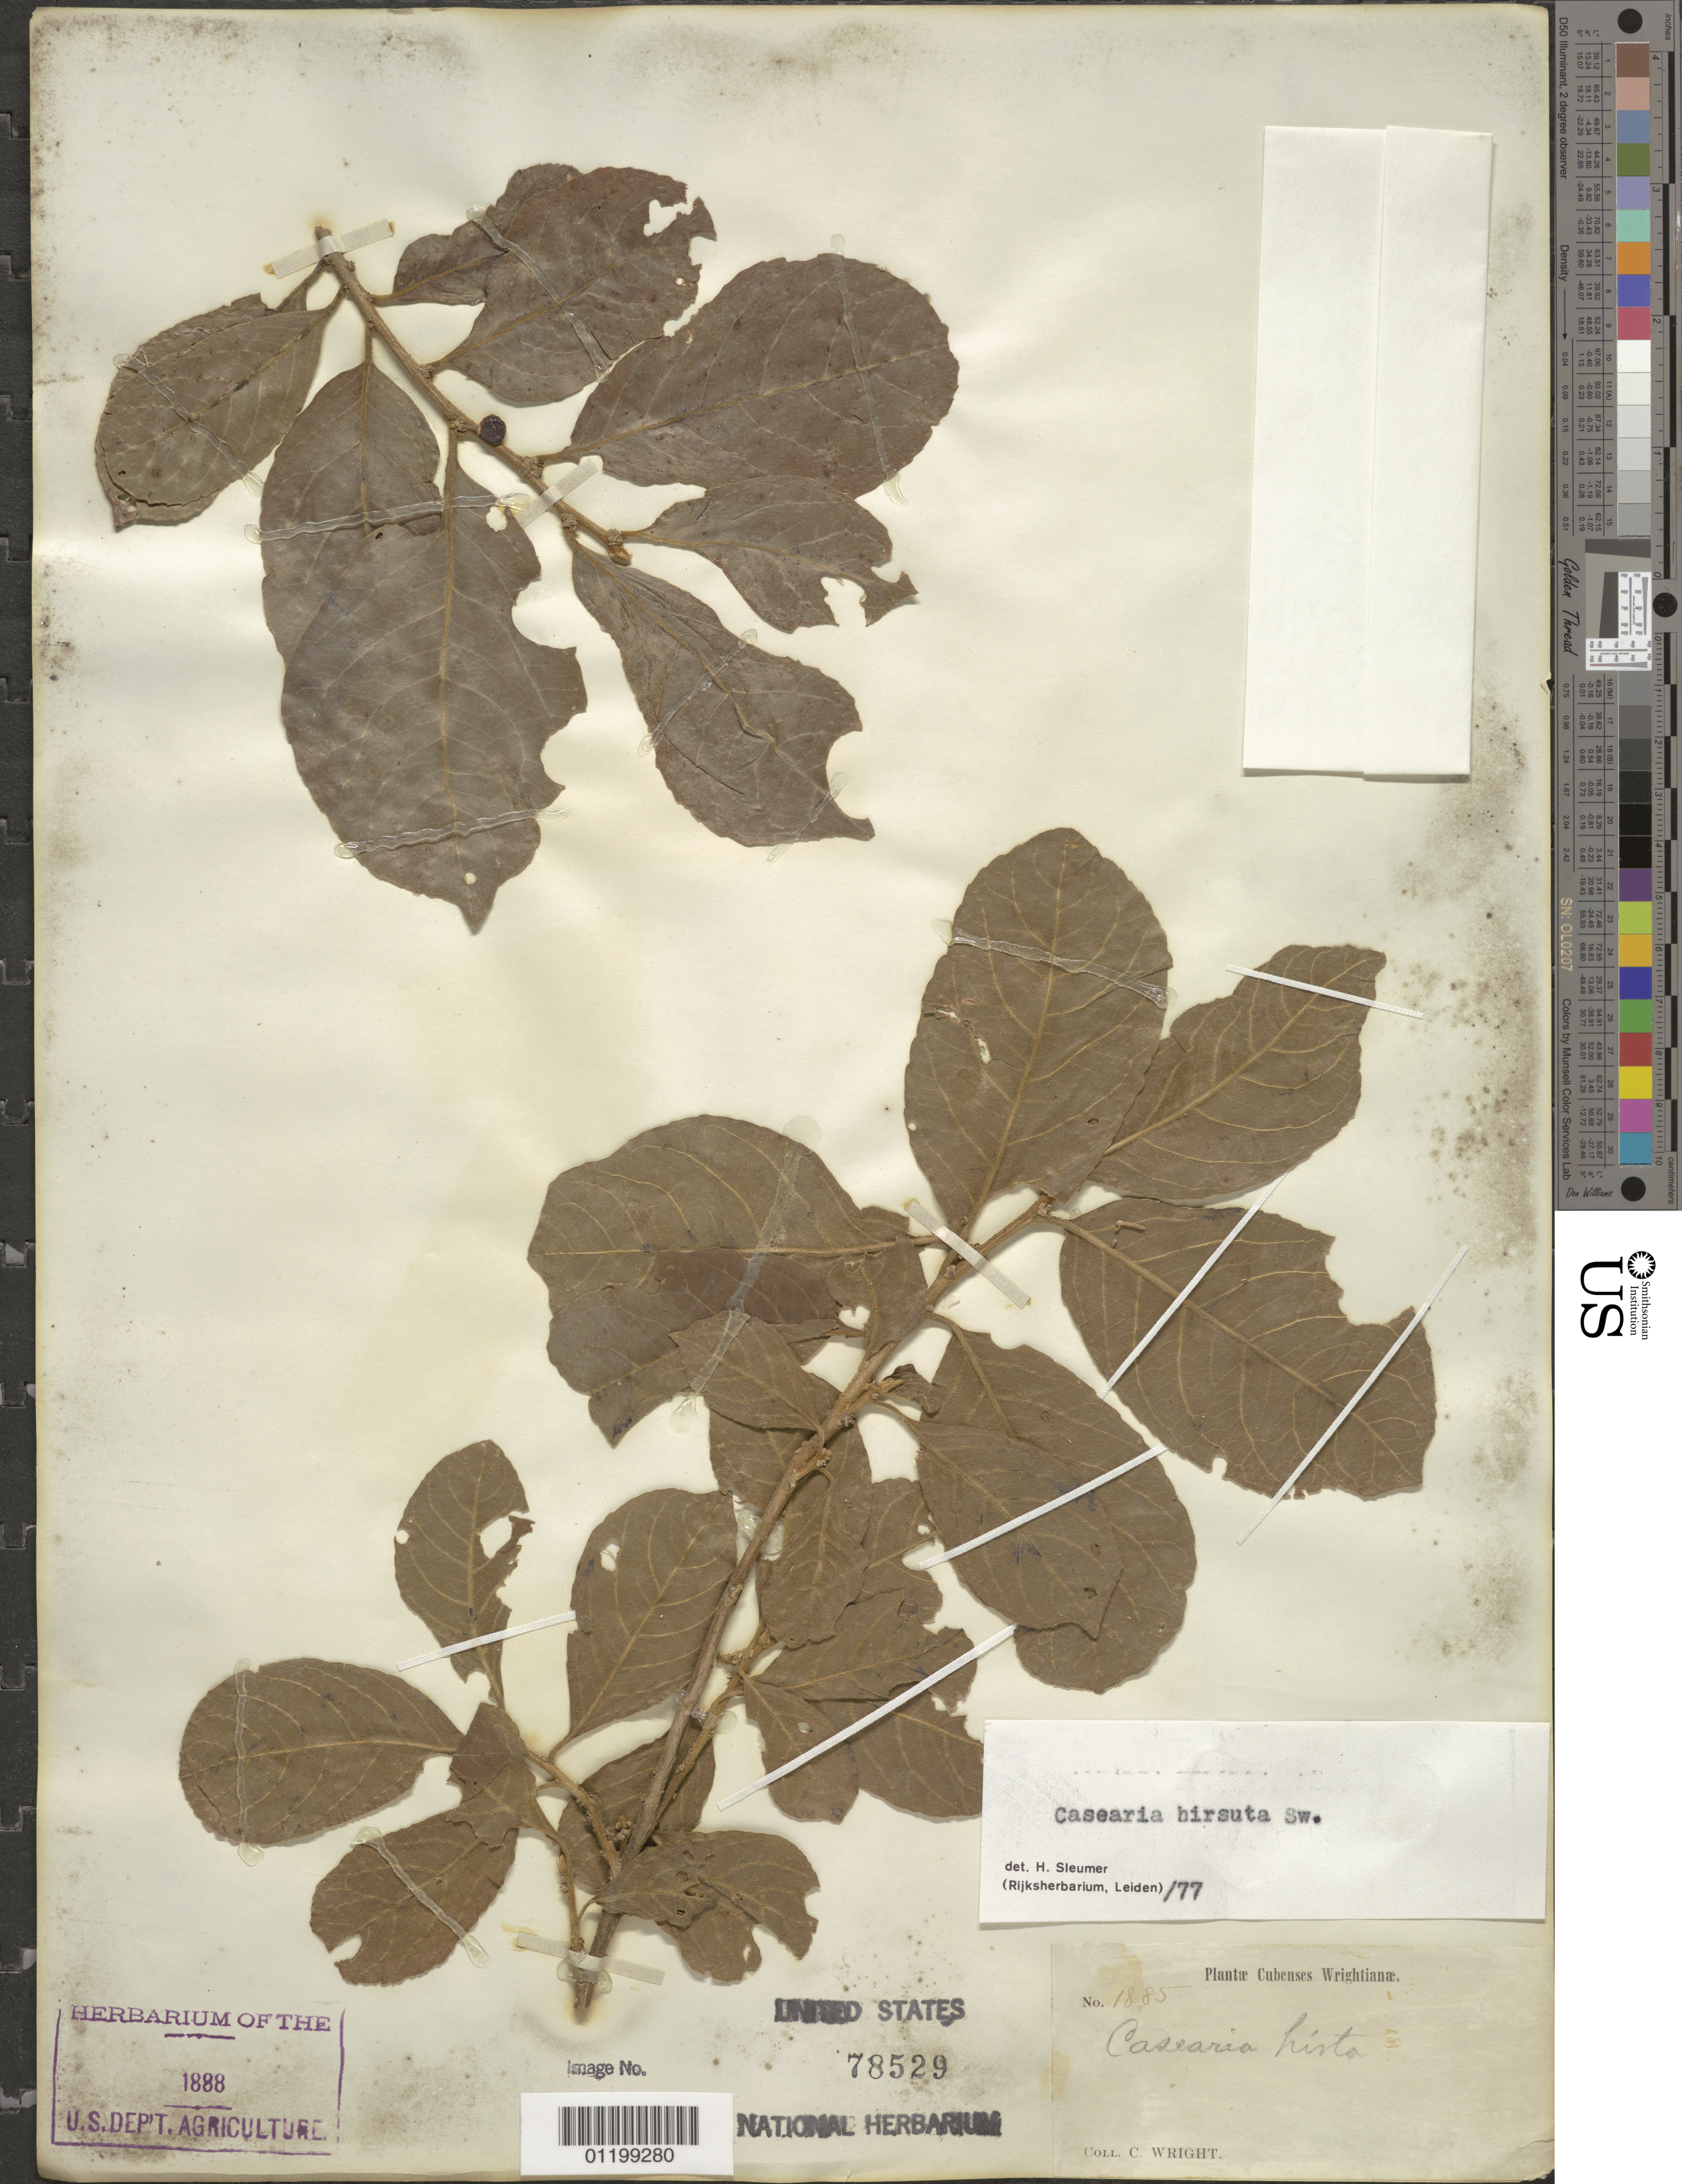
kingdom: Plantae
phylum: Tracheophyta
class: Magnoliopsida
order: Malpighiales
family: Salicaceae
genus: Casearia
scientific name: Casearia hirsuta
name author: Sw.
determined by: Sleumer, H. O.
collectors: C. Wright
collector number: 1885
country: Cuba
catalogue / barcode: US 78529